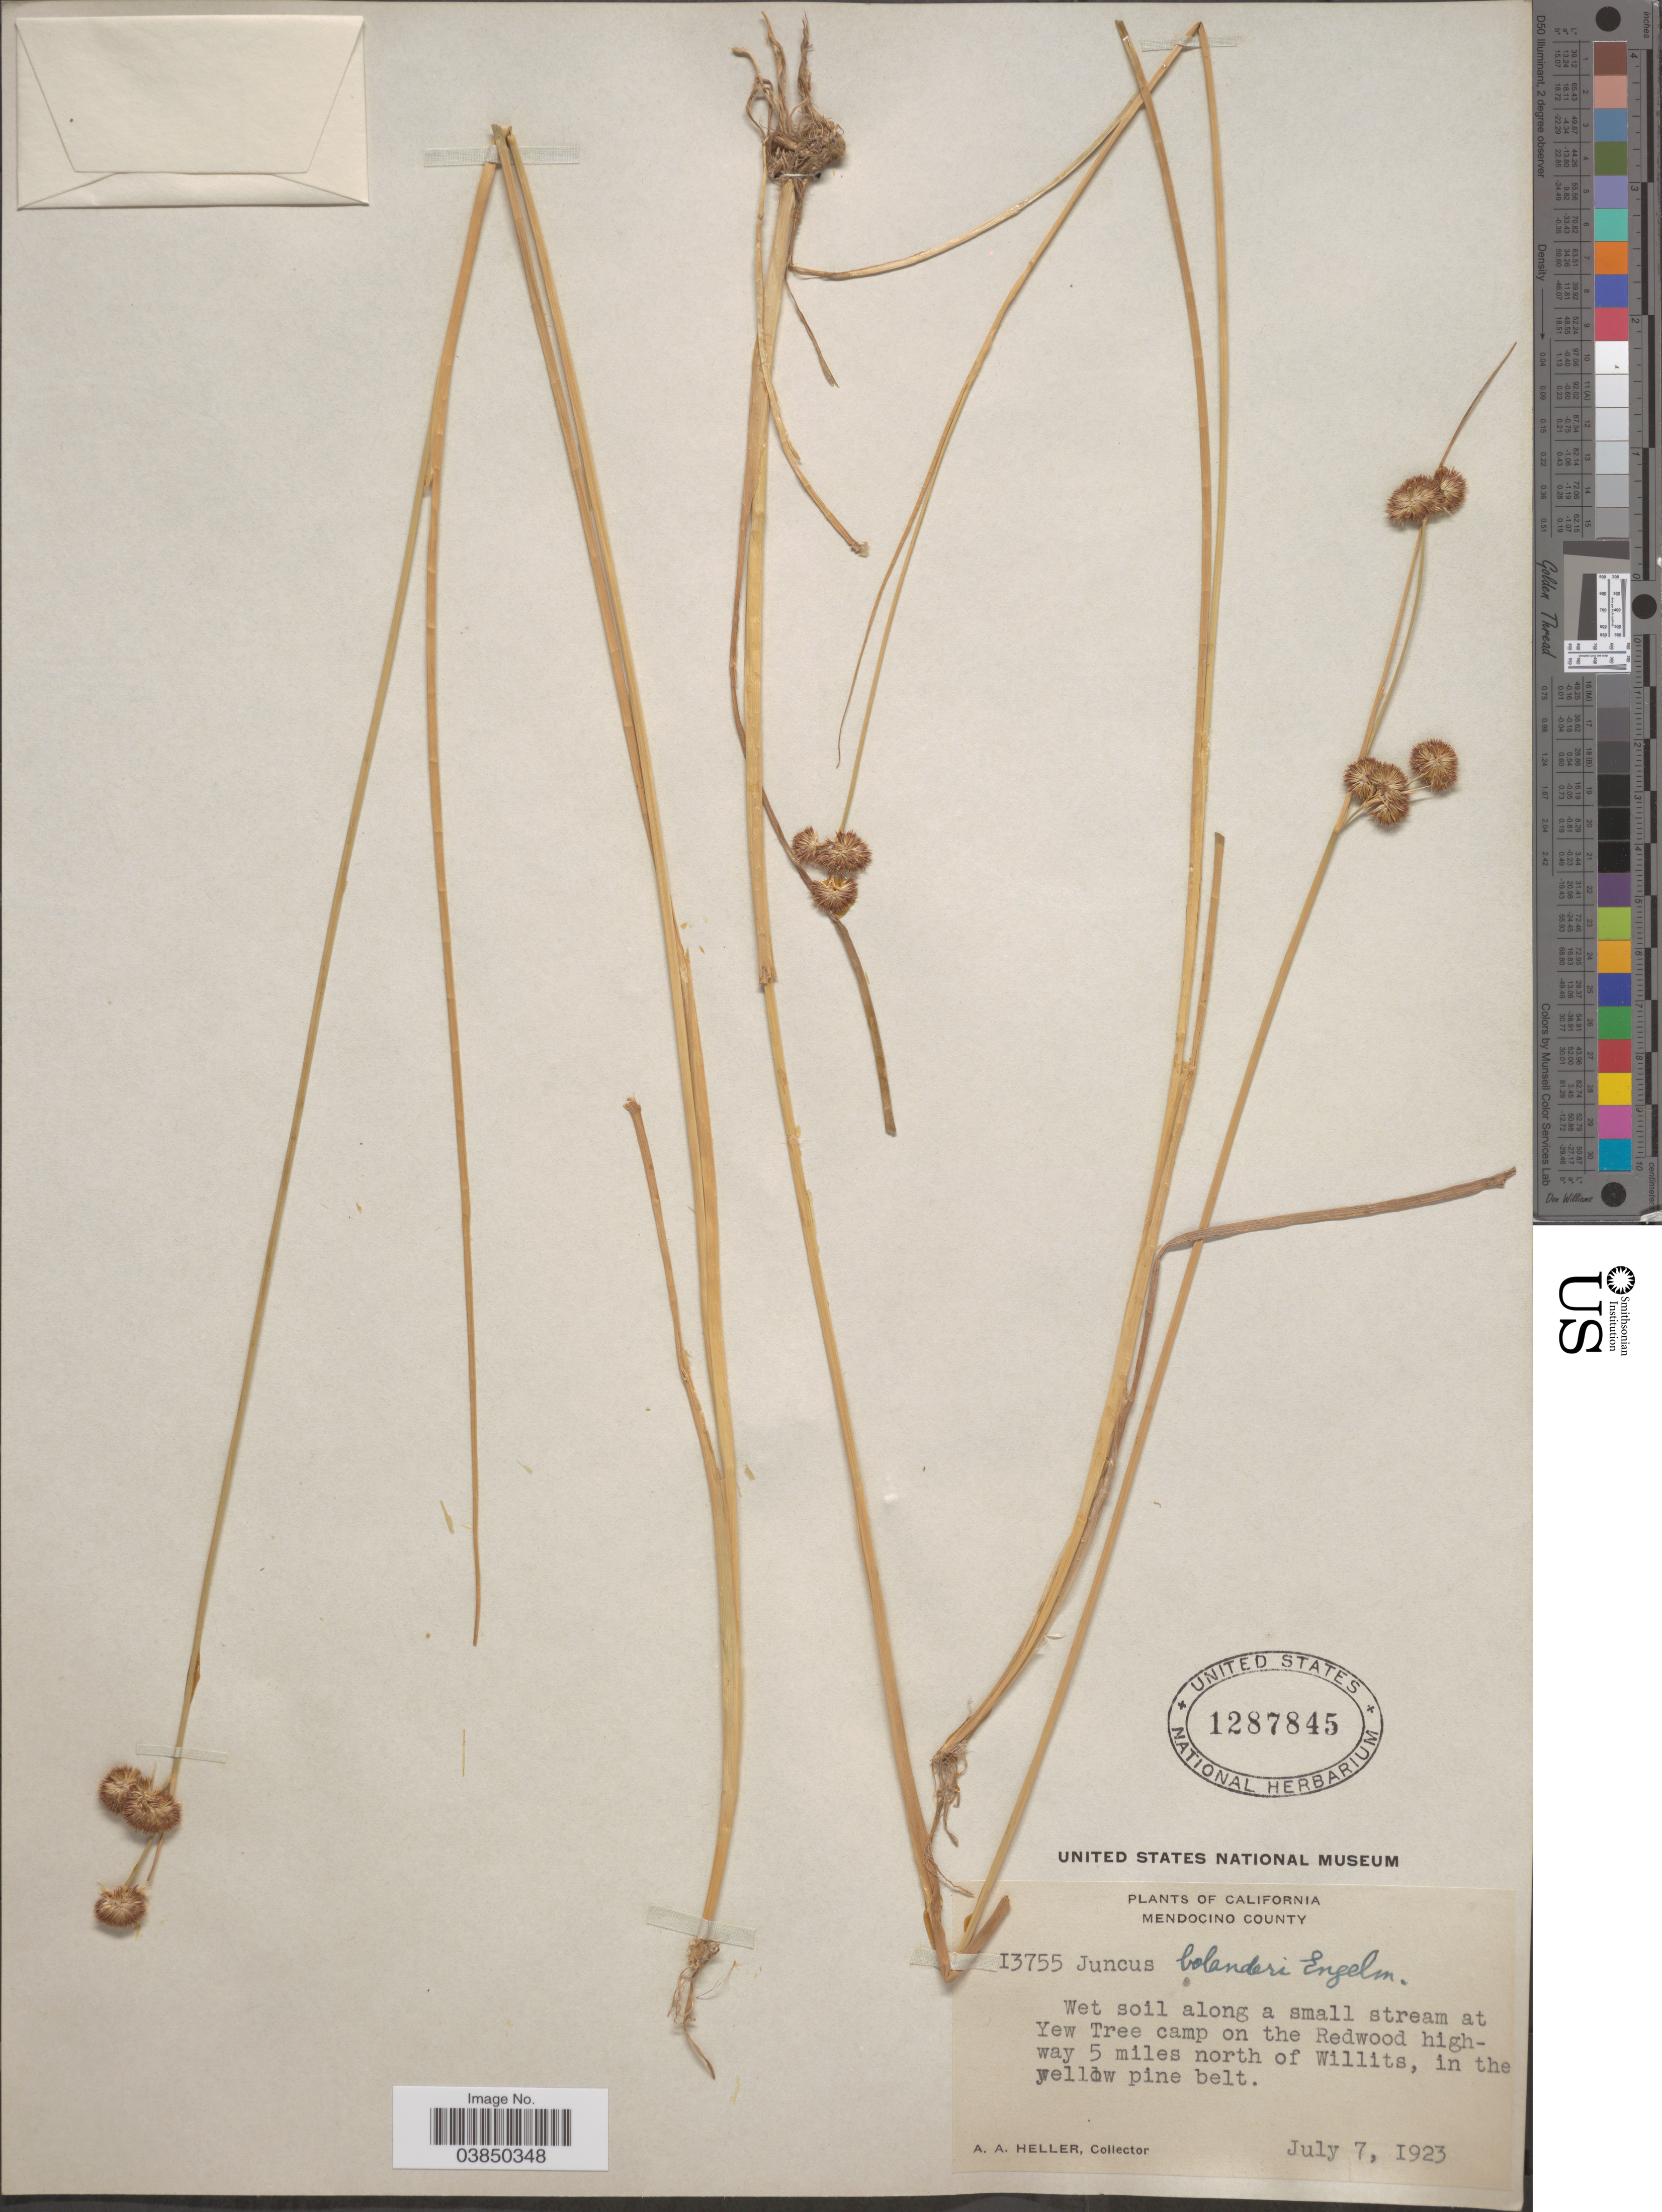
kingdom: Plantae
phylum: Tracheophyta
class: Liliopsida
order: Poales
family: Juncaceae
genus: Juncus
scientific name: Juncus bolanderi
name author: Engelm.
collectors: A. A. Heller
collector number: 13755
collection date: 1923-07-07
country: United States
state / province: California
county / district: Mendocino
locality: Mendocino County. At Yew Tree camp on the Redwood highway 5 miles north of Willits, in the yellow pine belt.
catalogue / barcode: US 1287845